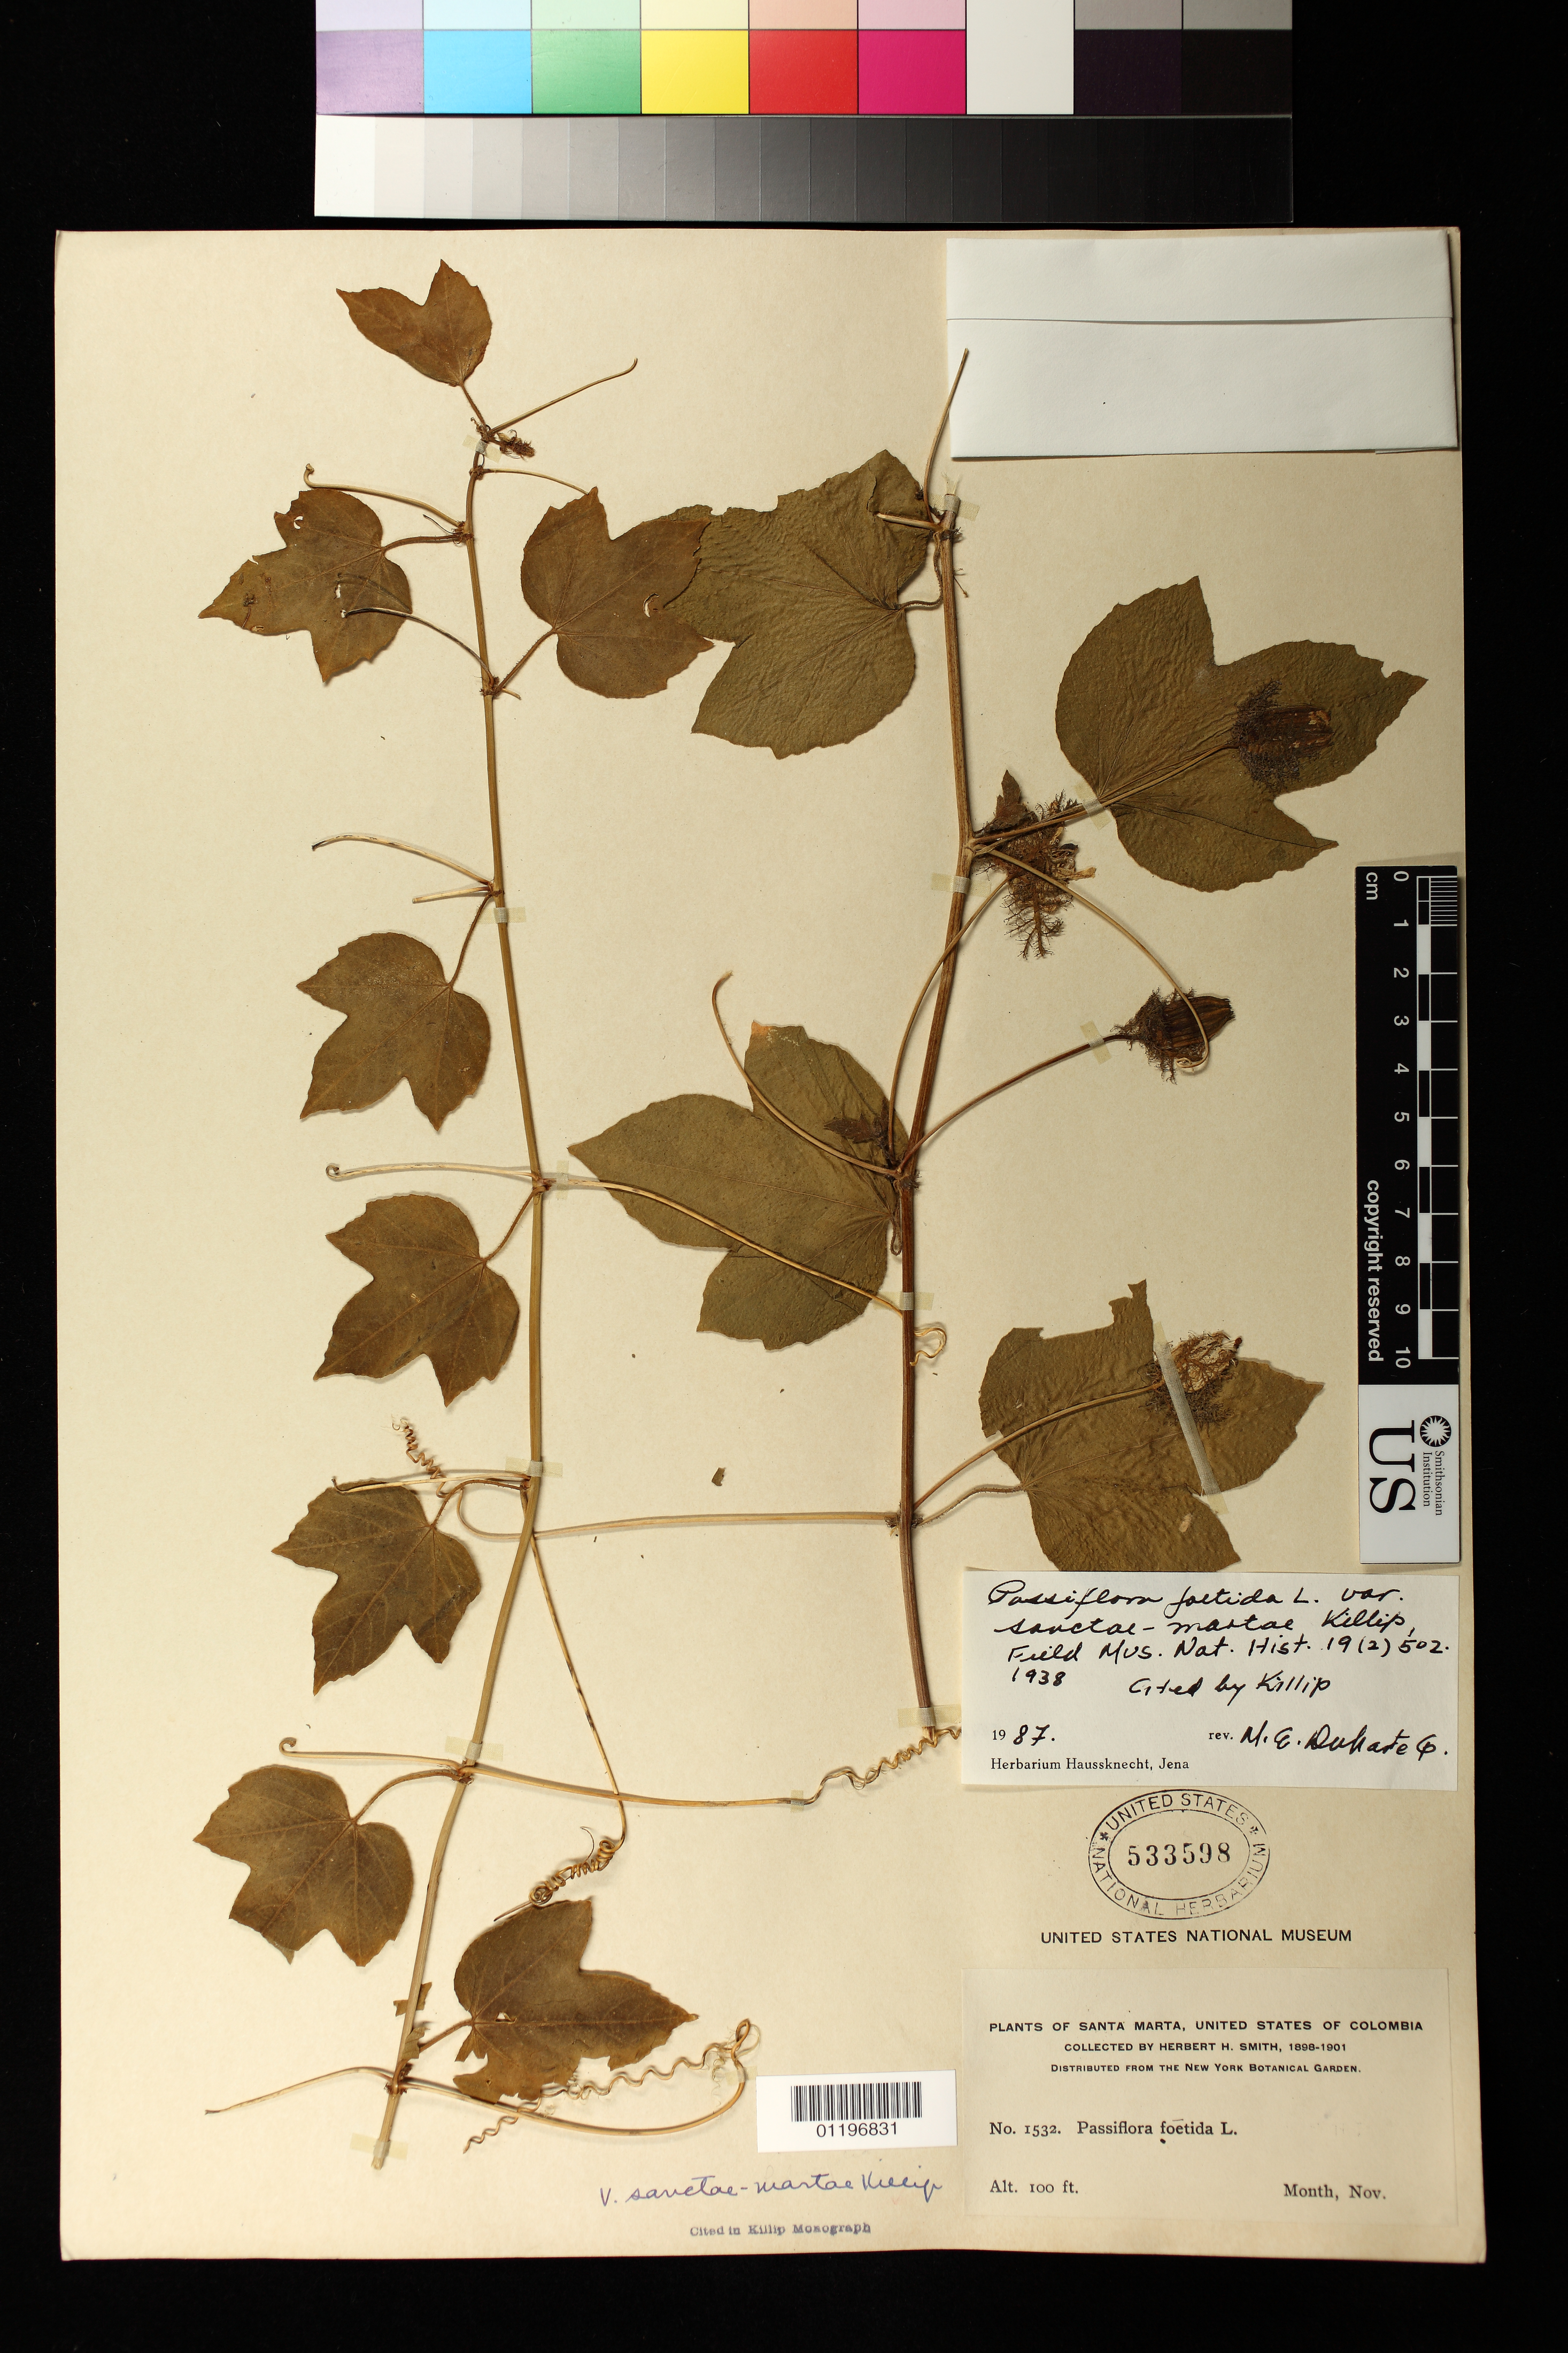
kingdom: Plantae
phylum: Tracheophyta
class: Magnoliopsida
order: Malpighiales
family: Passifloraceae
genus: Passiflora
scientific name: Passiflora foetida var. sanctae-martae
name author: Killip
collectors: Herbert H. Smith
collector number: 1532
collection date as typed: Nov 1890 to -- Nov 1901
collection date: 1890-11/1901-11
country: Colombia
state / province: Magdalena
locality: Santa Marta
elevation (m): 30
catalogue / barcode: US 533598